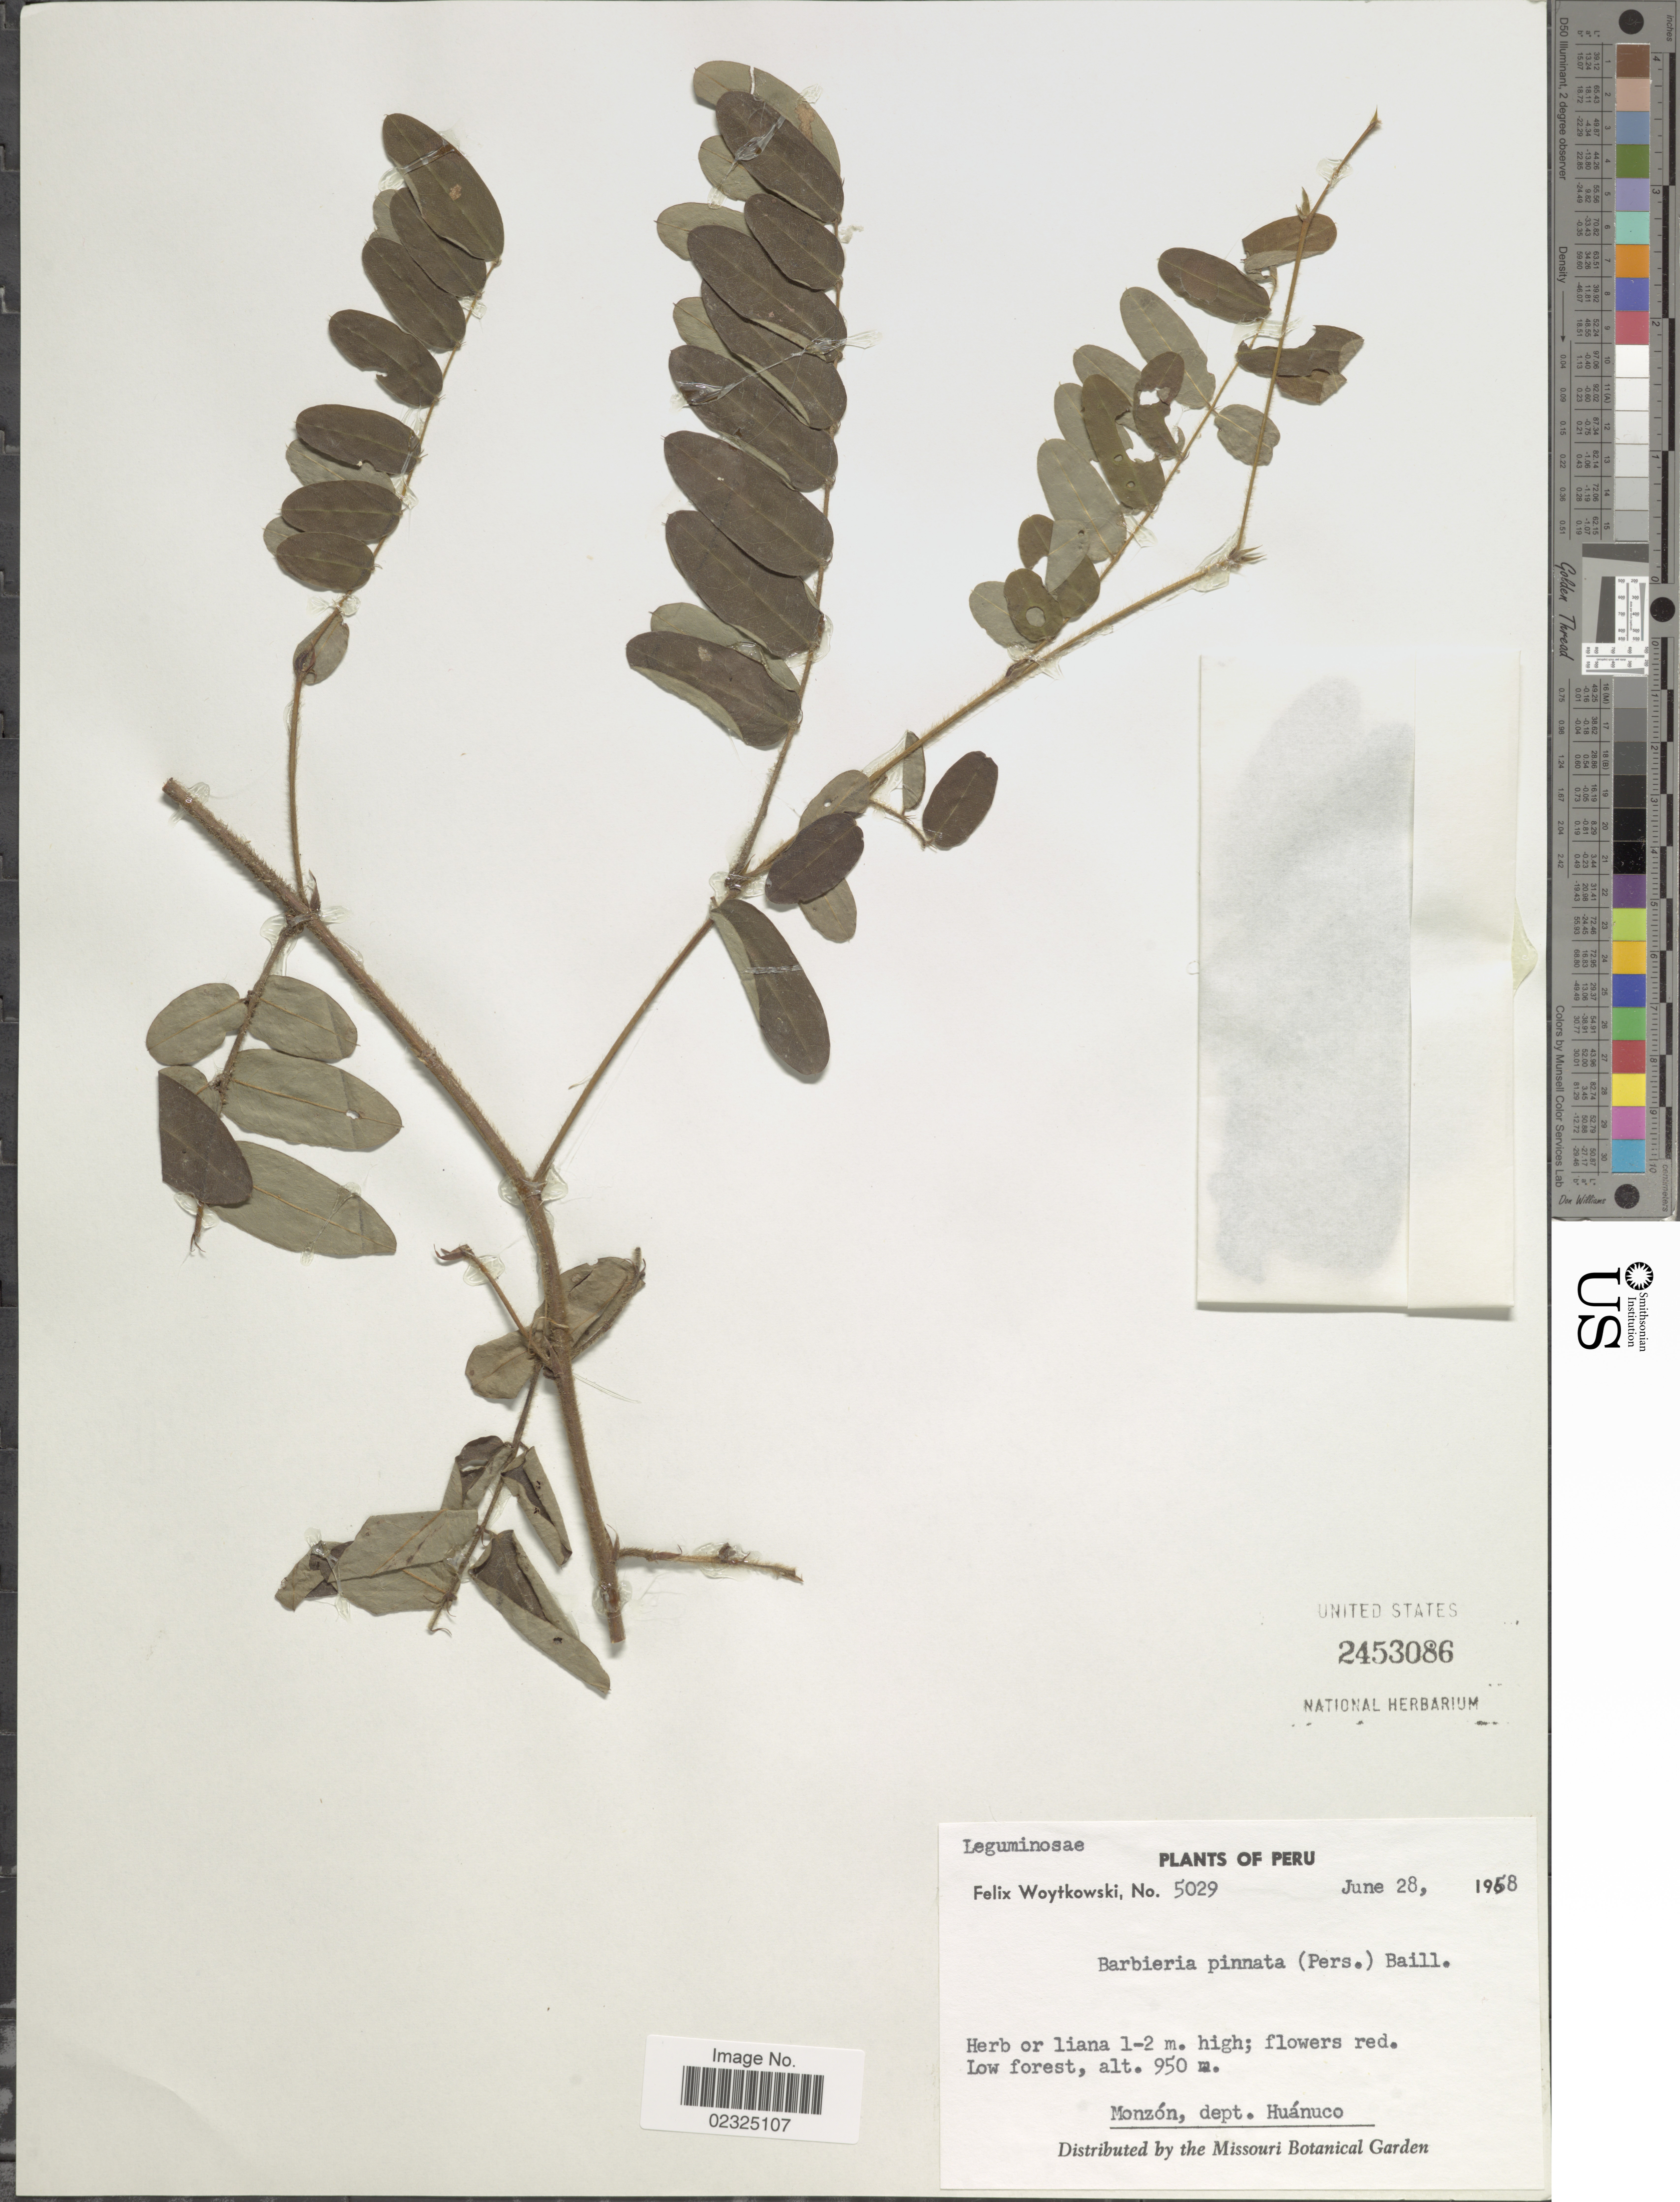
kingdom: Plantae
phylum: Tracheophyta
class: Magnoliopsida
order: Fabales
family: Fabaceae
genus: Barbieria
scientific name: Barbieria sp.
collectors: F. Woytkowski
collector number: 5029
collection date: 1958-06-28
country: Peru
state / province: Huánuco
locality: Monzon.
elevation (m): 950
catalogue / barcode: US 2453086